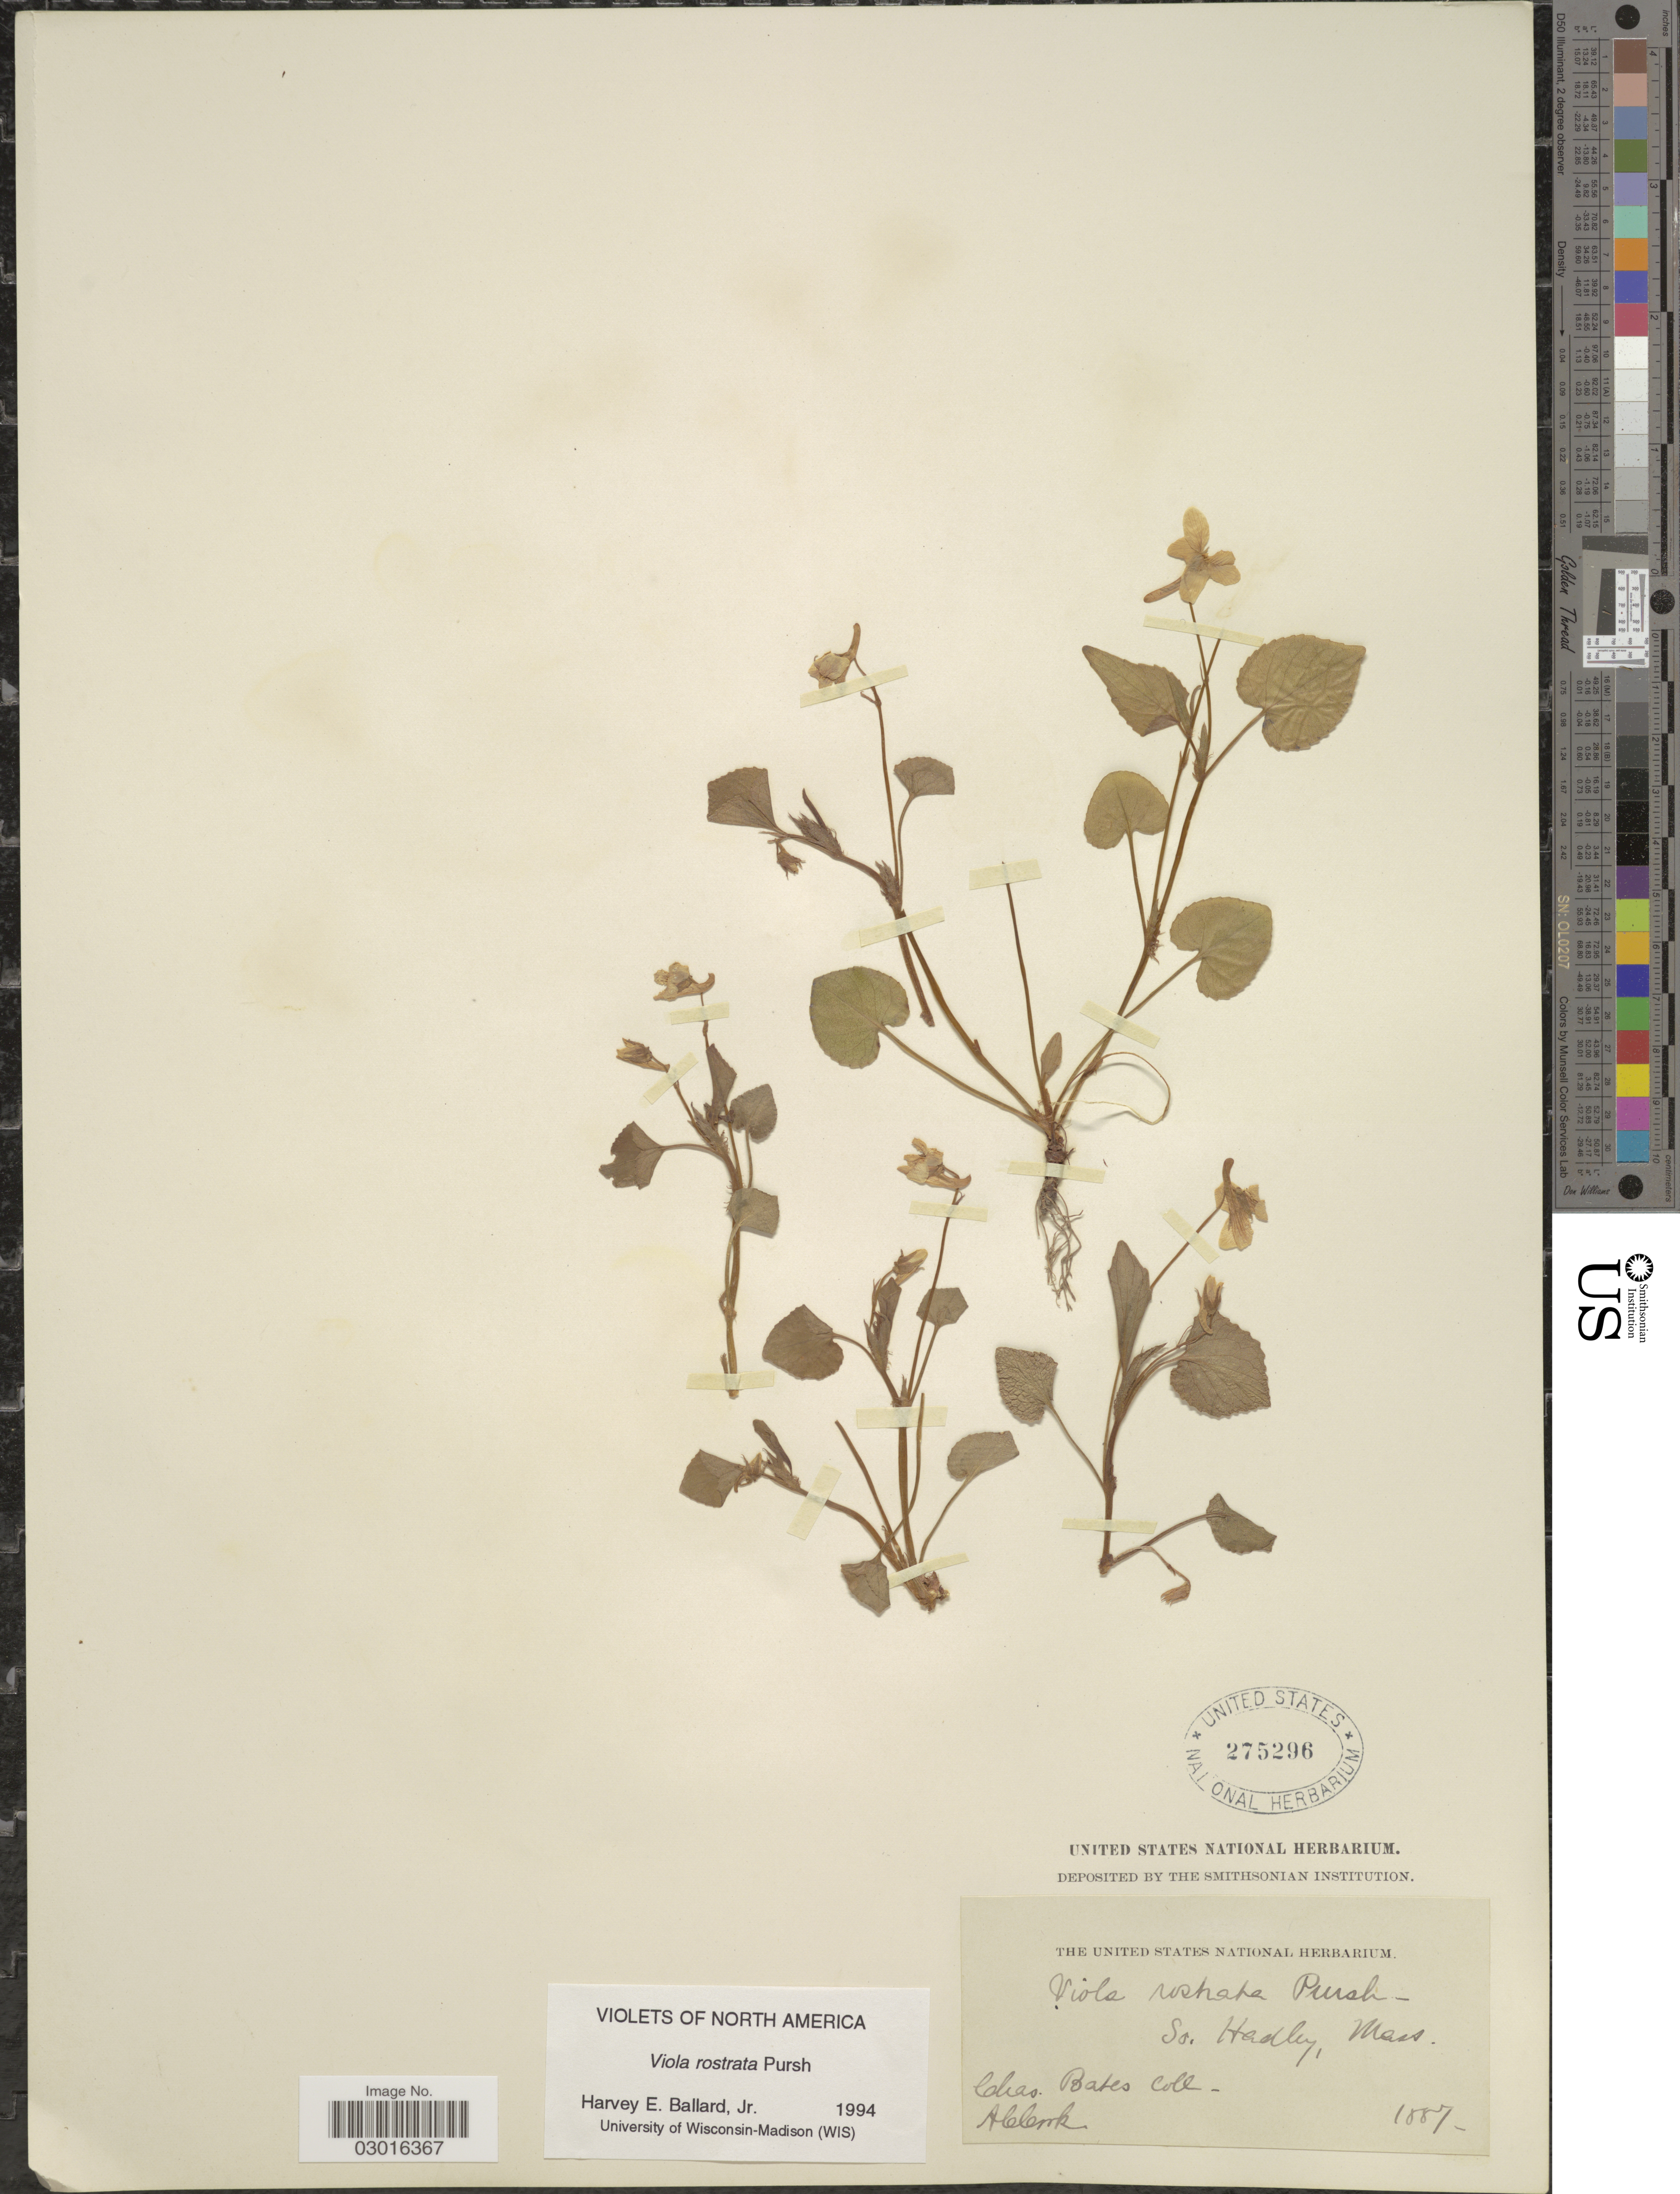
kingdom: Plantae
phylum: Tracheophyta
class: Magnoliopsida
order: Malpighiales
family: Violaceae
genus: Viola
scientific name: Viola rostrata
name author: Pursh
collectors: C. Bates & A. Cook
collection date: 1887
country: United States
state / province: Massachusetts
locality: So. Hadley, Mass.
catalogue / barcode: US 275296